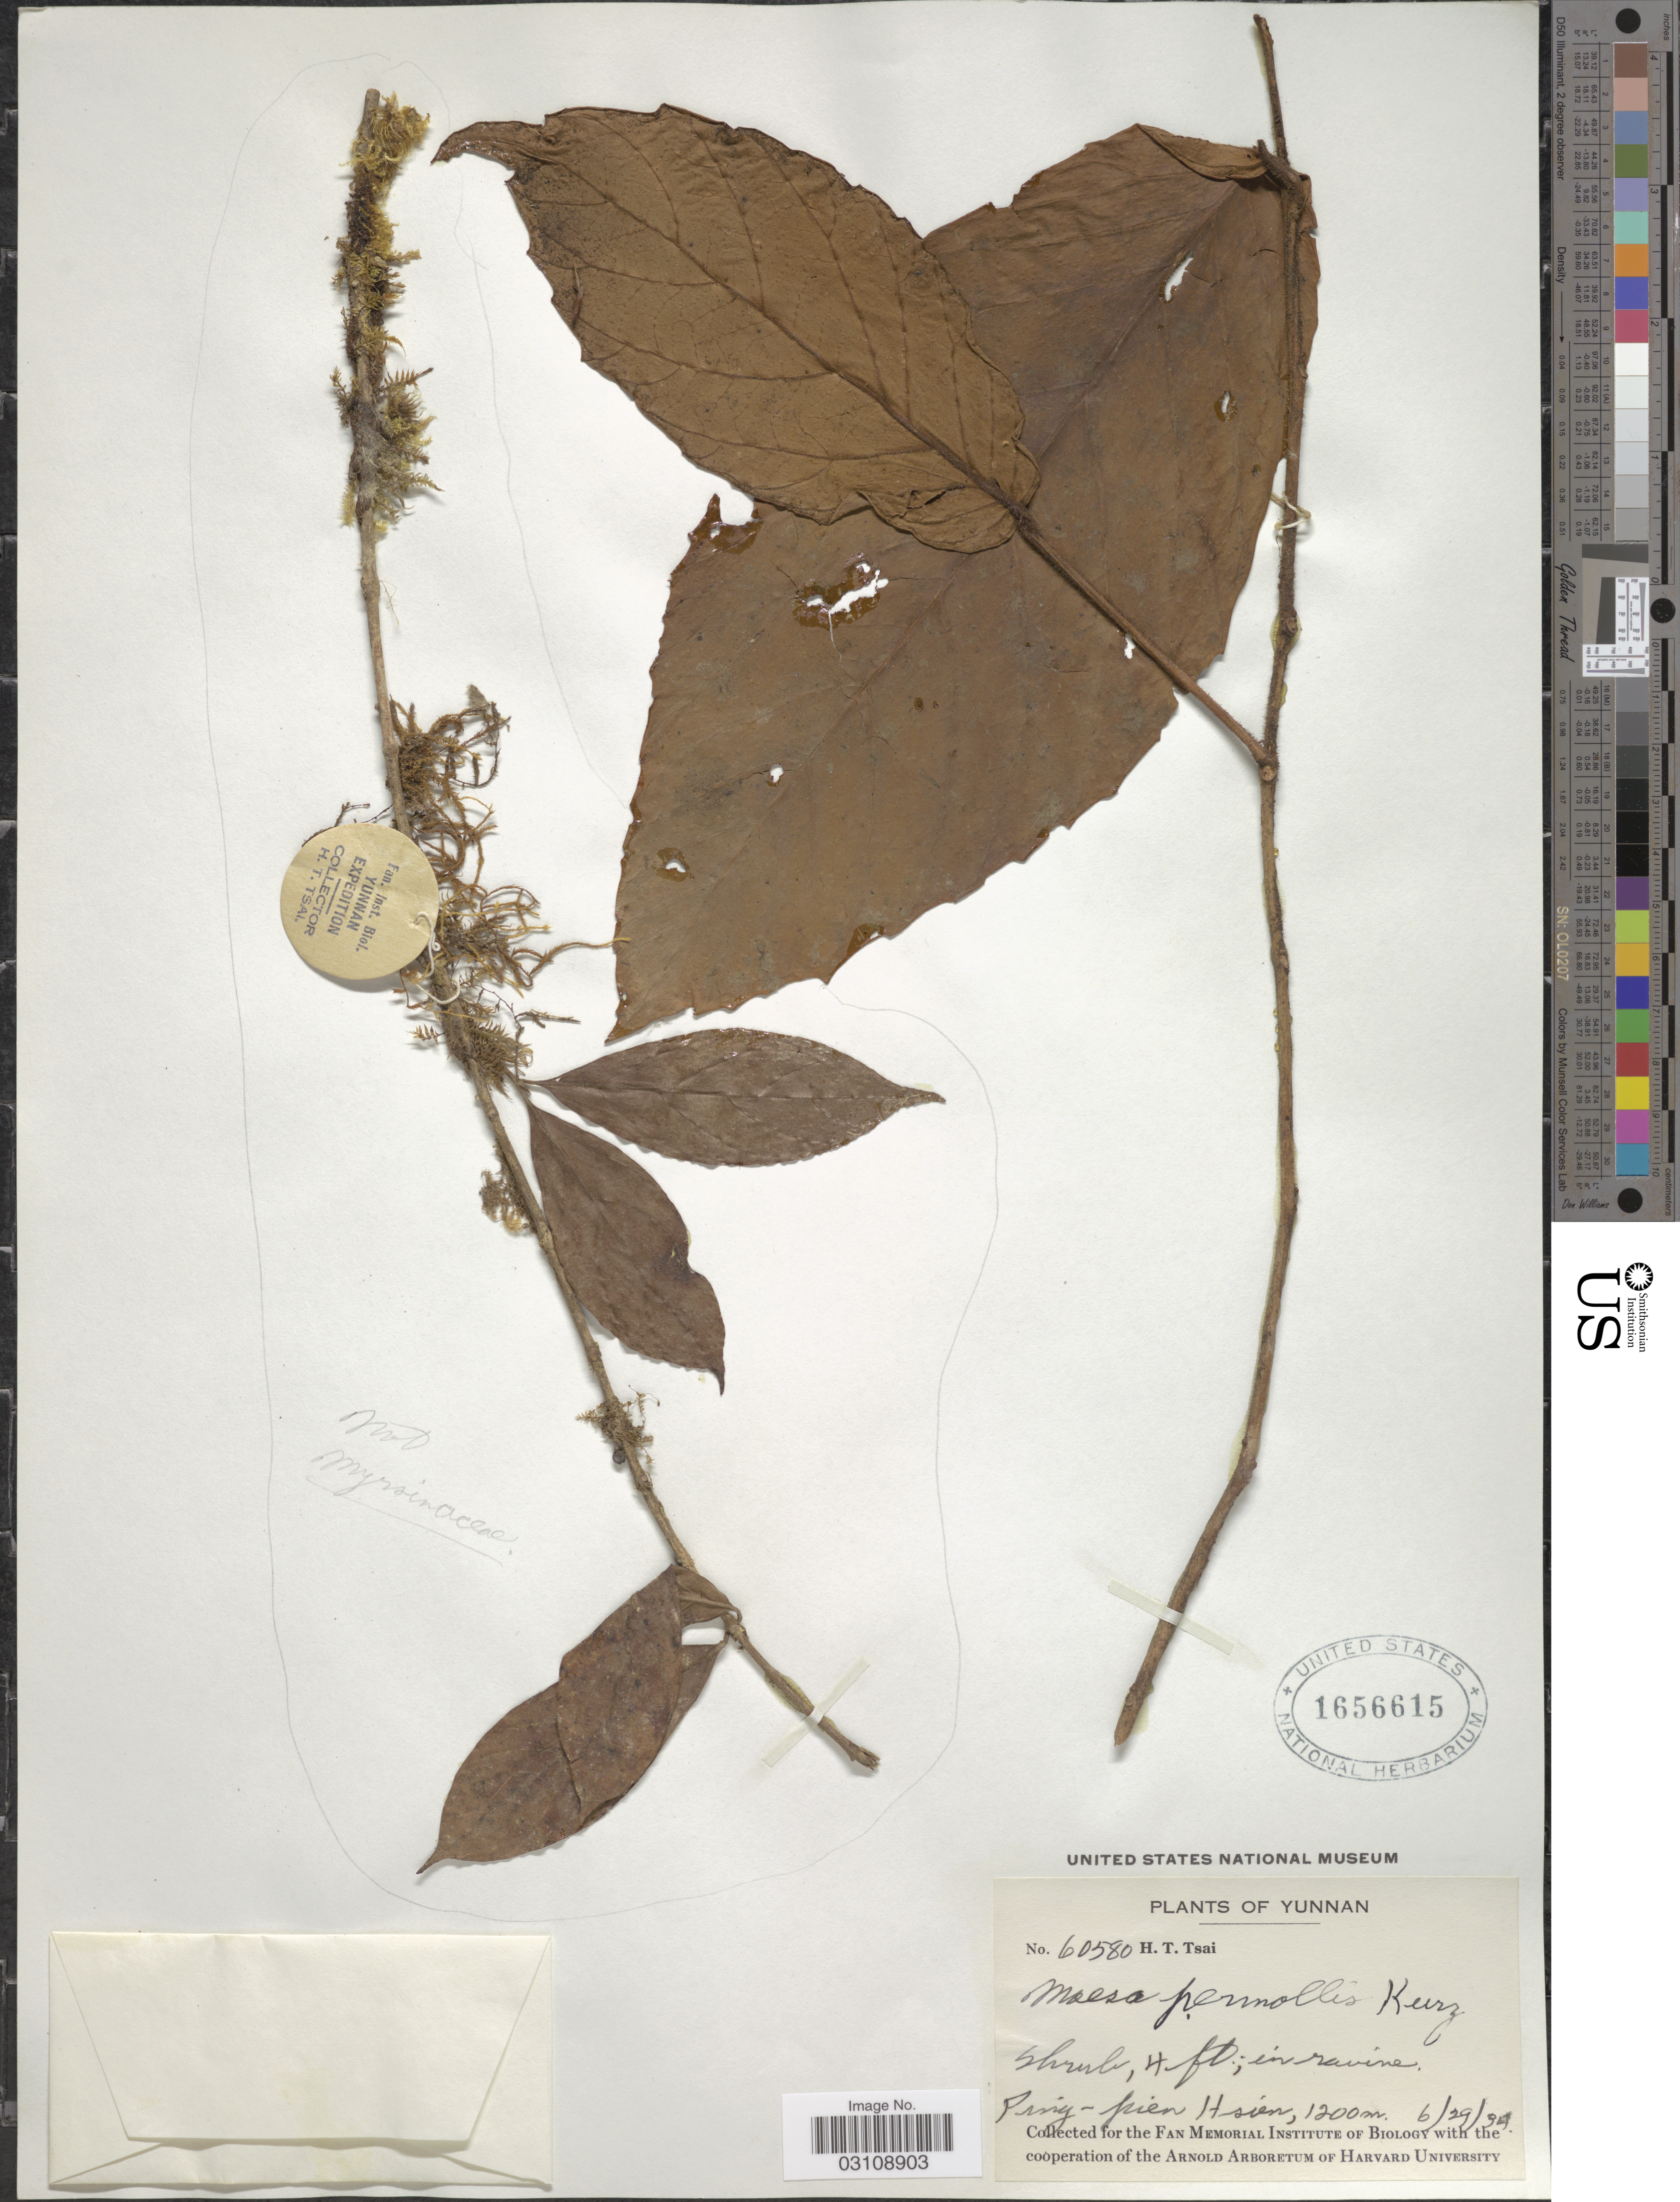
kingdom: Plantae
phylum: Tracheophyta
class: Magnoliopsida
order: Ericales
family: Primulaceae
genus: Maesa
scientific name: Maesa sp.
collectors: H. Tsai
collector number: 60580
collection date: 1934-06-29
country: China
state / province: Yunnan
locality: Ping-pien Hsien.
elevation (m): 1200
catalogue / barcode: US 1656615